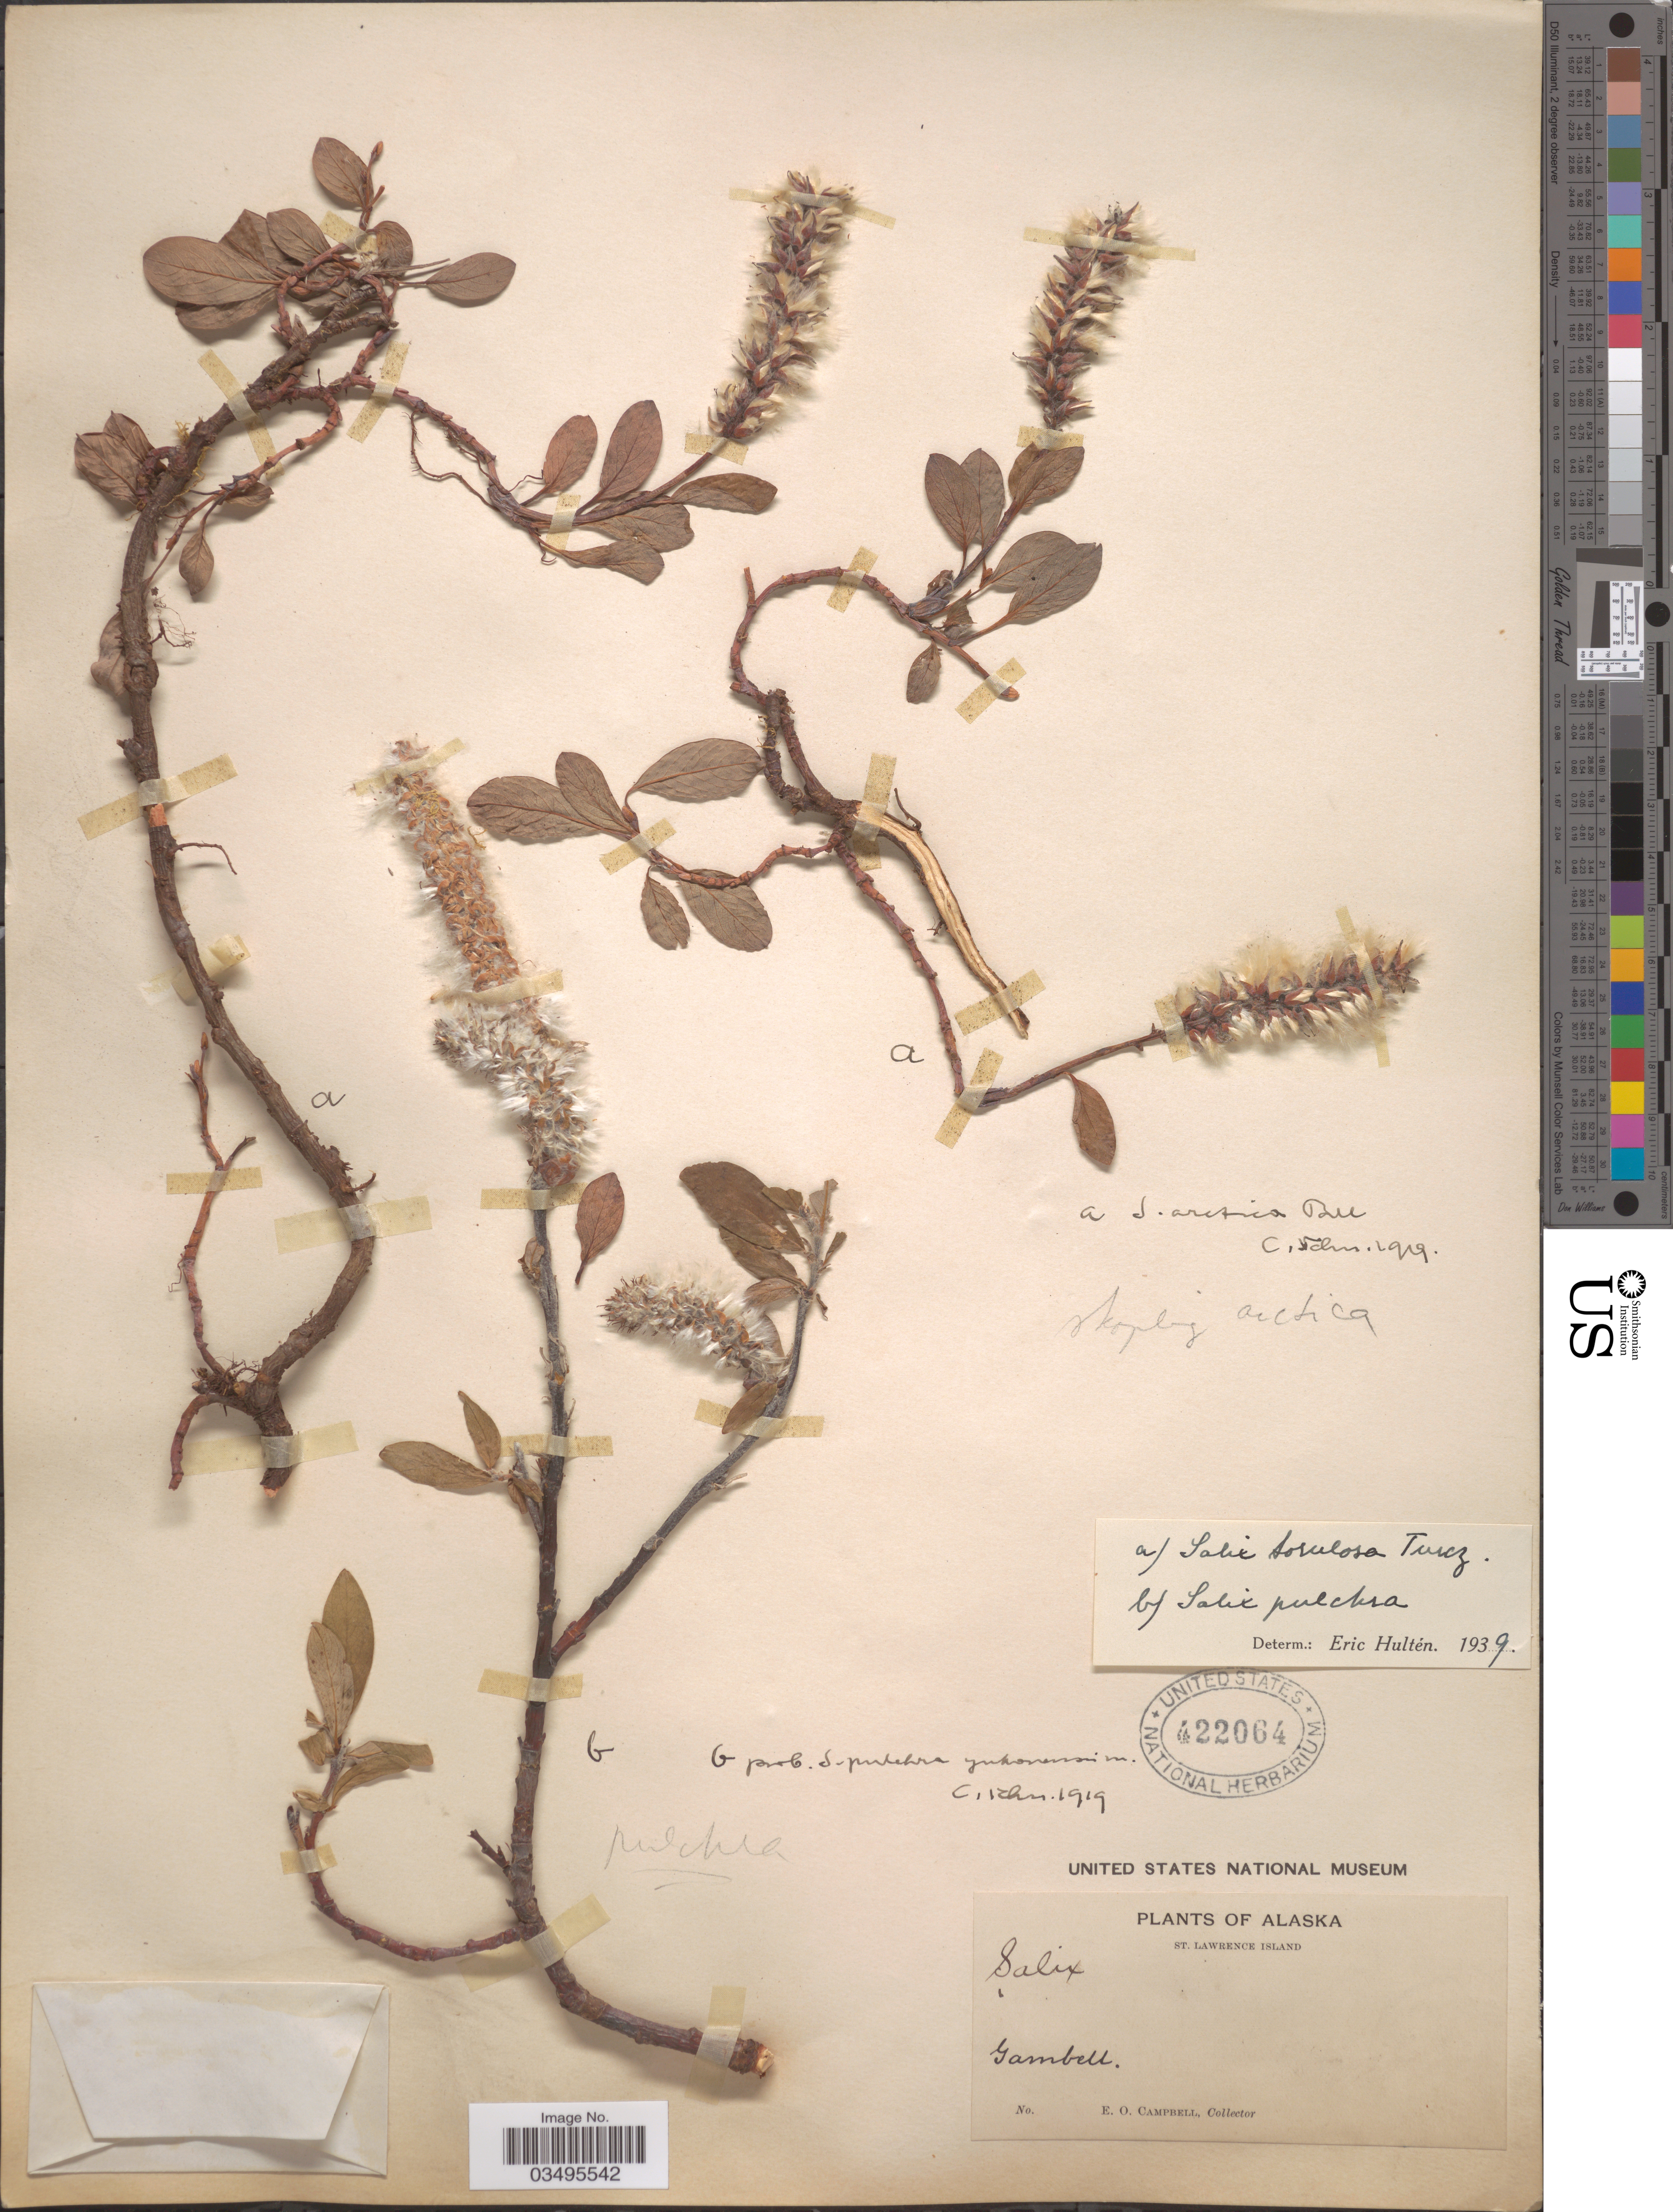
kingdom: Plantae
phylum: Tracheophyta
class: Magnoliopsida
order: Malpighiales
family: Salicaceae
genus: Salix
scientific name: Salix arctica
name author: Pall.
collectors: E. Campbell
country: United States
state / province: Alaska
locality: St. Lawrence Island. Gambell.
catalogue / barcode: US 422064